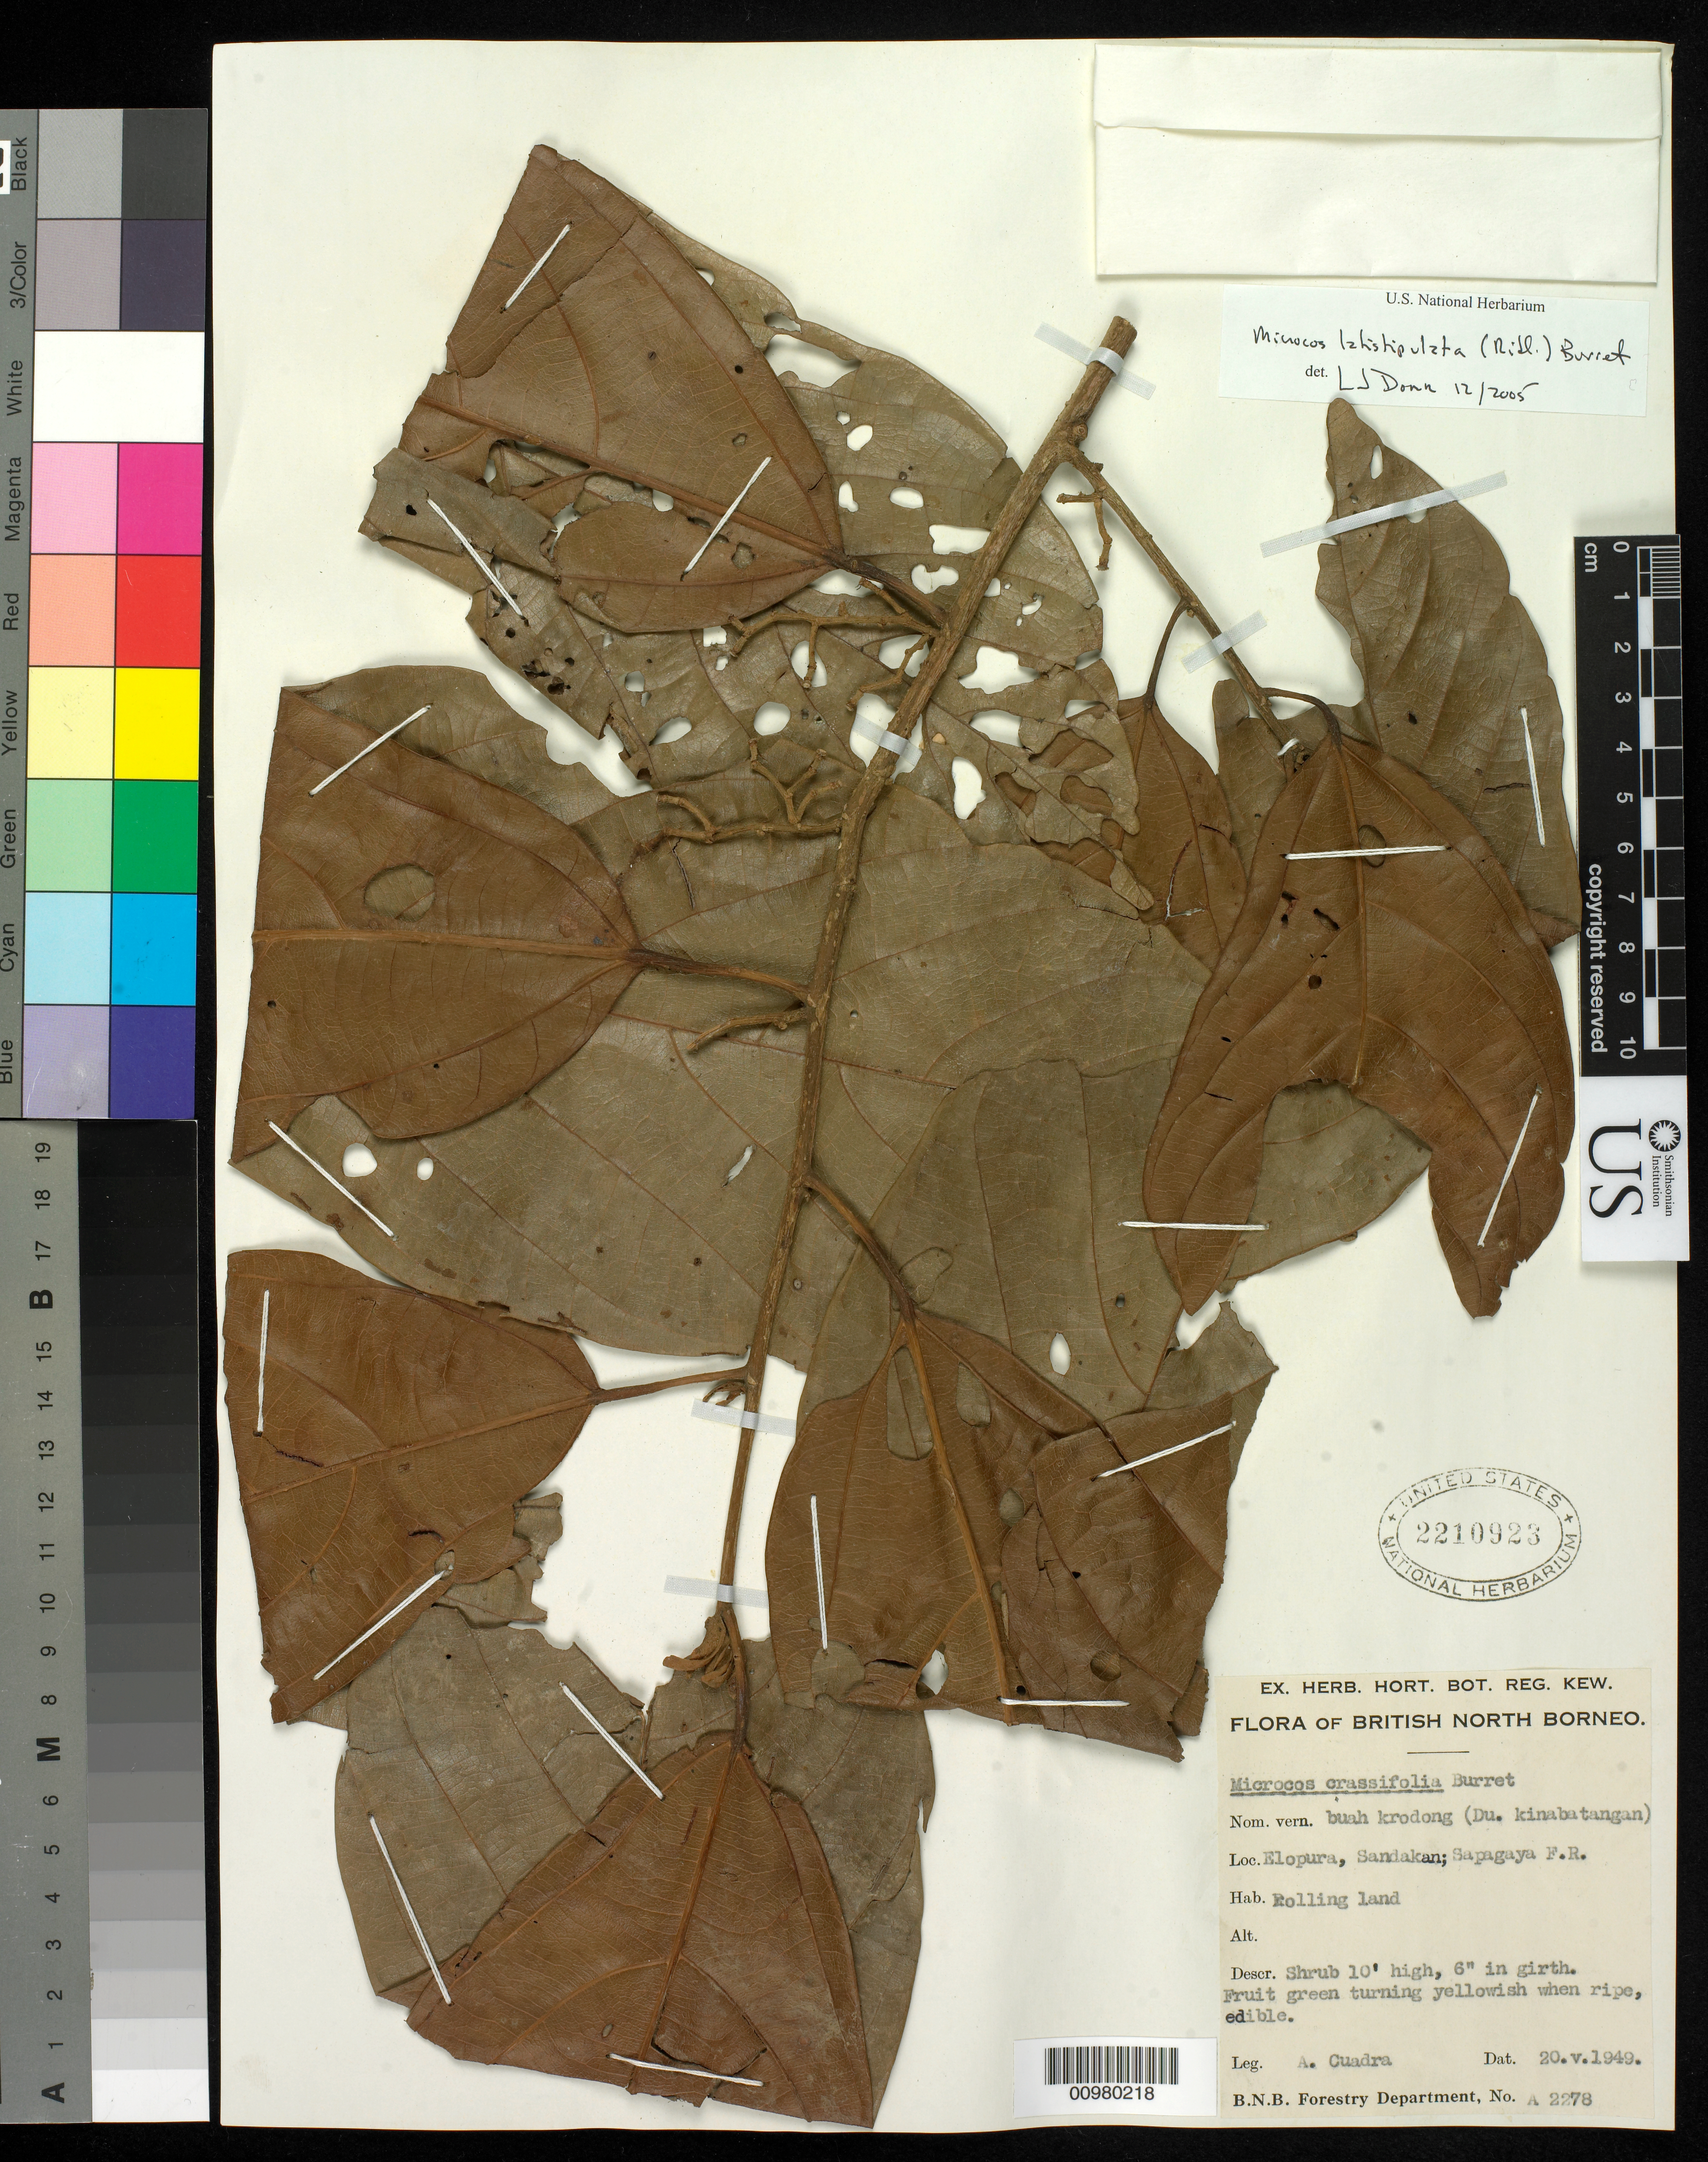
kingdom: Plantae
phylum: Tracheophyta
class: Magnoliopsida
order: Malvales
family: Malvaceae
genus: Microcos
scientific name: Microcos latistipulata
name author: Burret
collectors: A. Cuadra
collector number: A 2278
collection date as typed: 20 May 1949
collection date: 1949-05-20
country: Malaysia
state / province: Sabah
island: Borneo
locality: Elopura, Sandakan; Sapagaya F.R.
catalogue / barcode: US 2210923